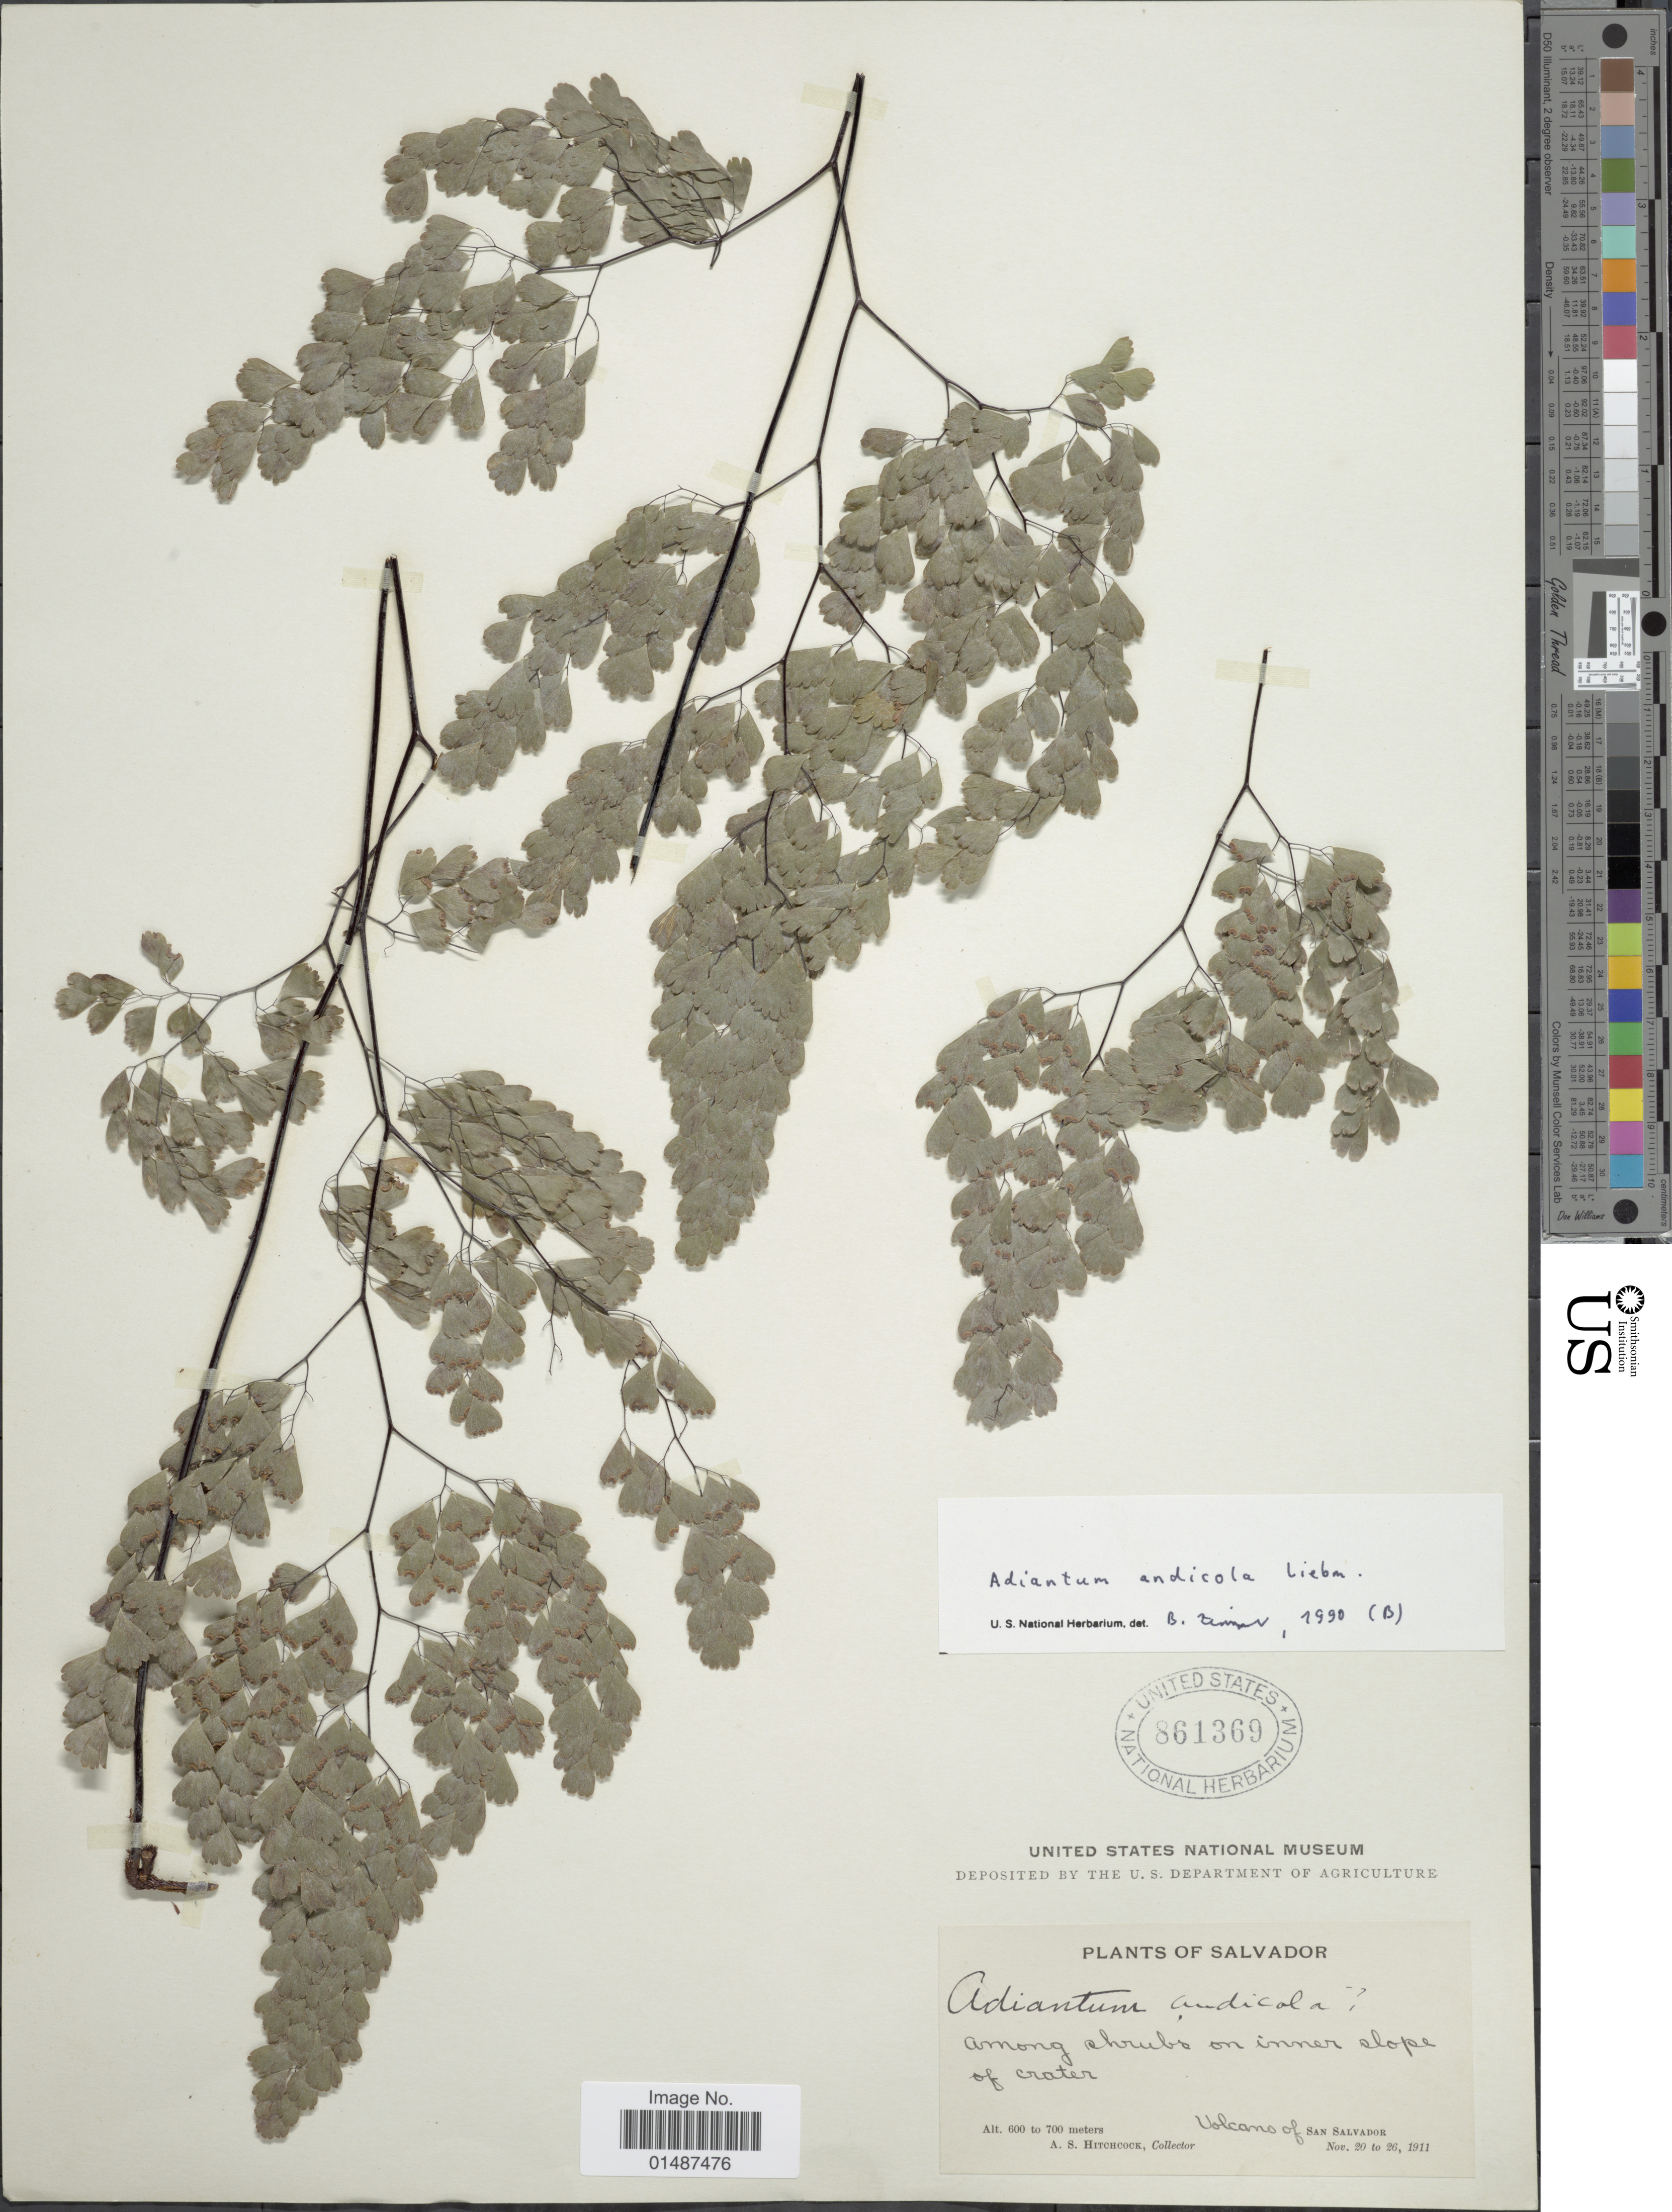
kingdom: Plantae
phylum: Tracheophyta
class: Polypodiopsida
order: Polypodiales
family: Pteridaceae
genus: Adiantum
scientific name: Adiantum andicola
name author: Liebm.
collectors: A. S. Hitchcock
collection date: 1911-11-20/1911-11-26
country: El Salvador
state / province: San Salvador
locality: Volcano of San Salvador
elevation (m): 600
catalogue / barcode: US 861369